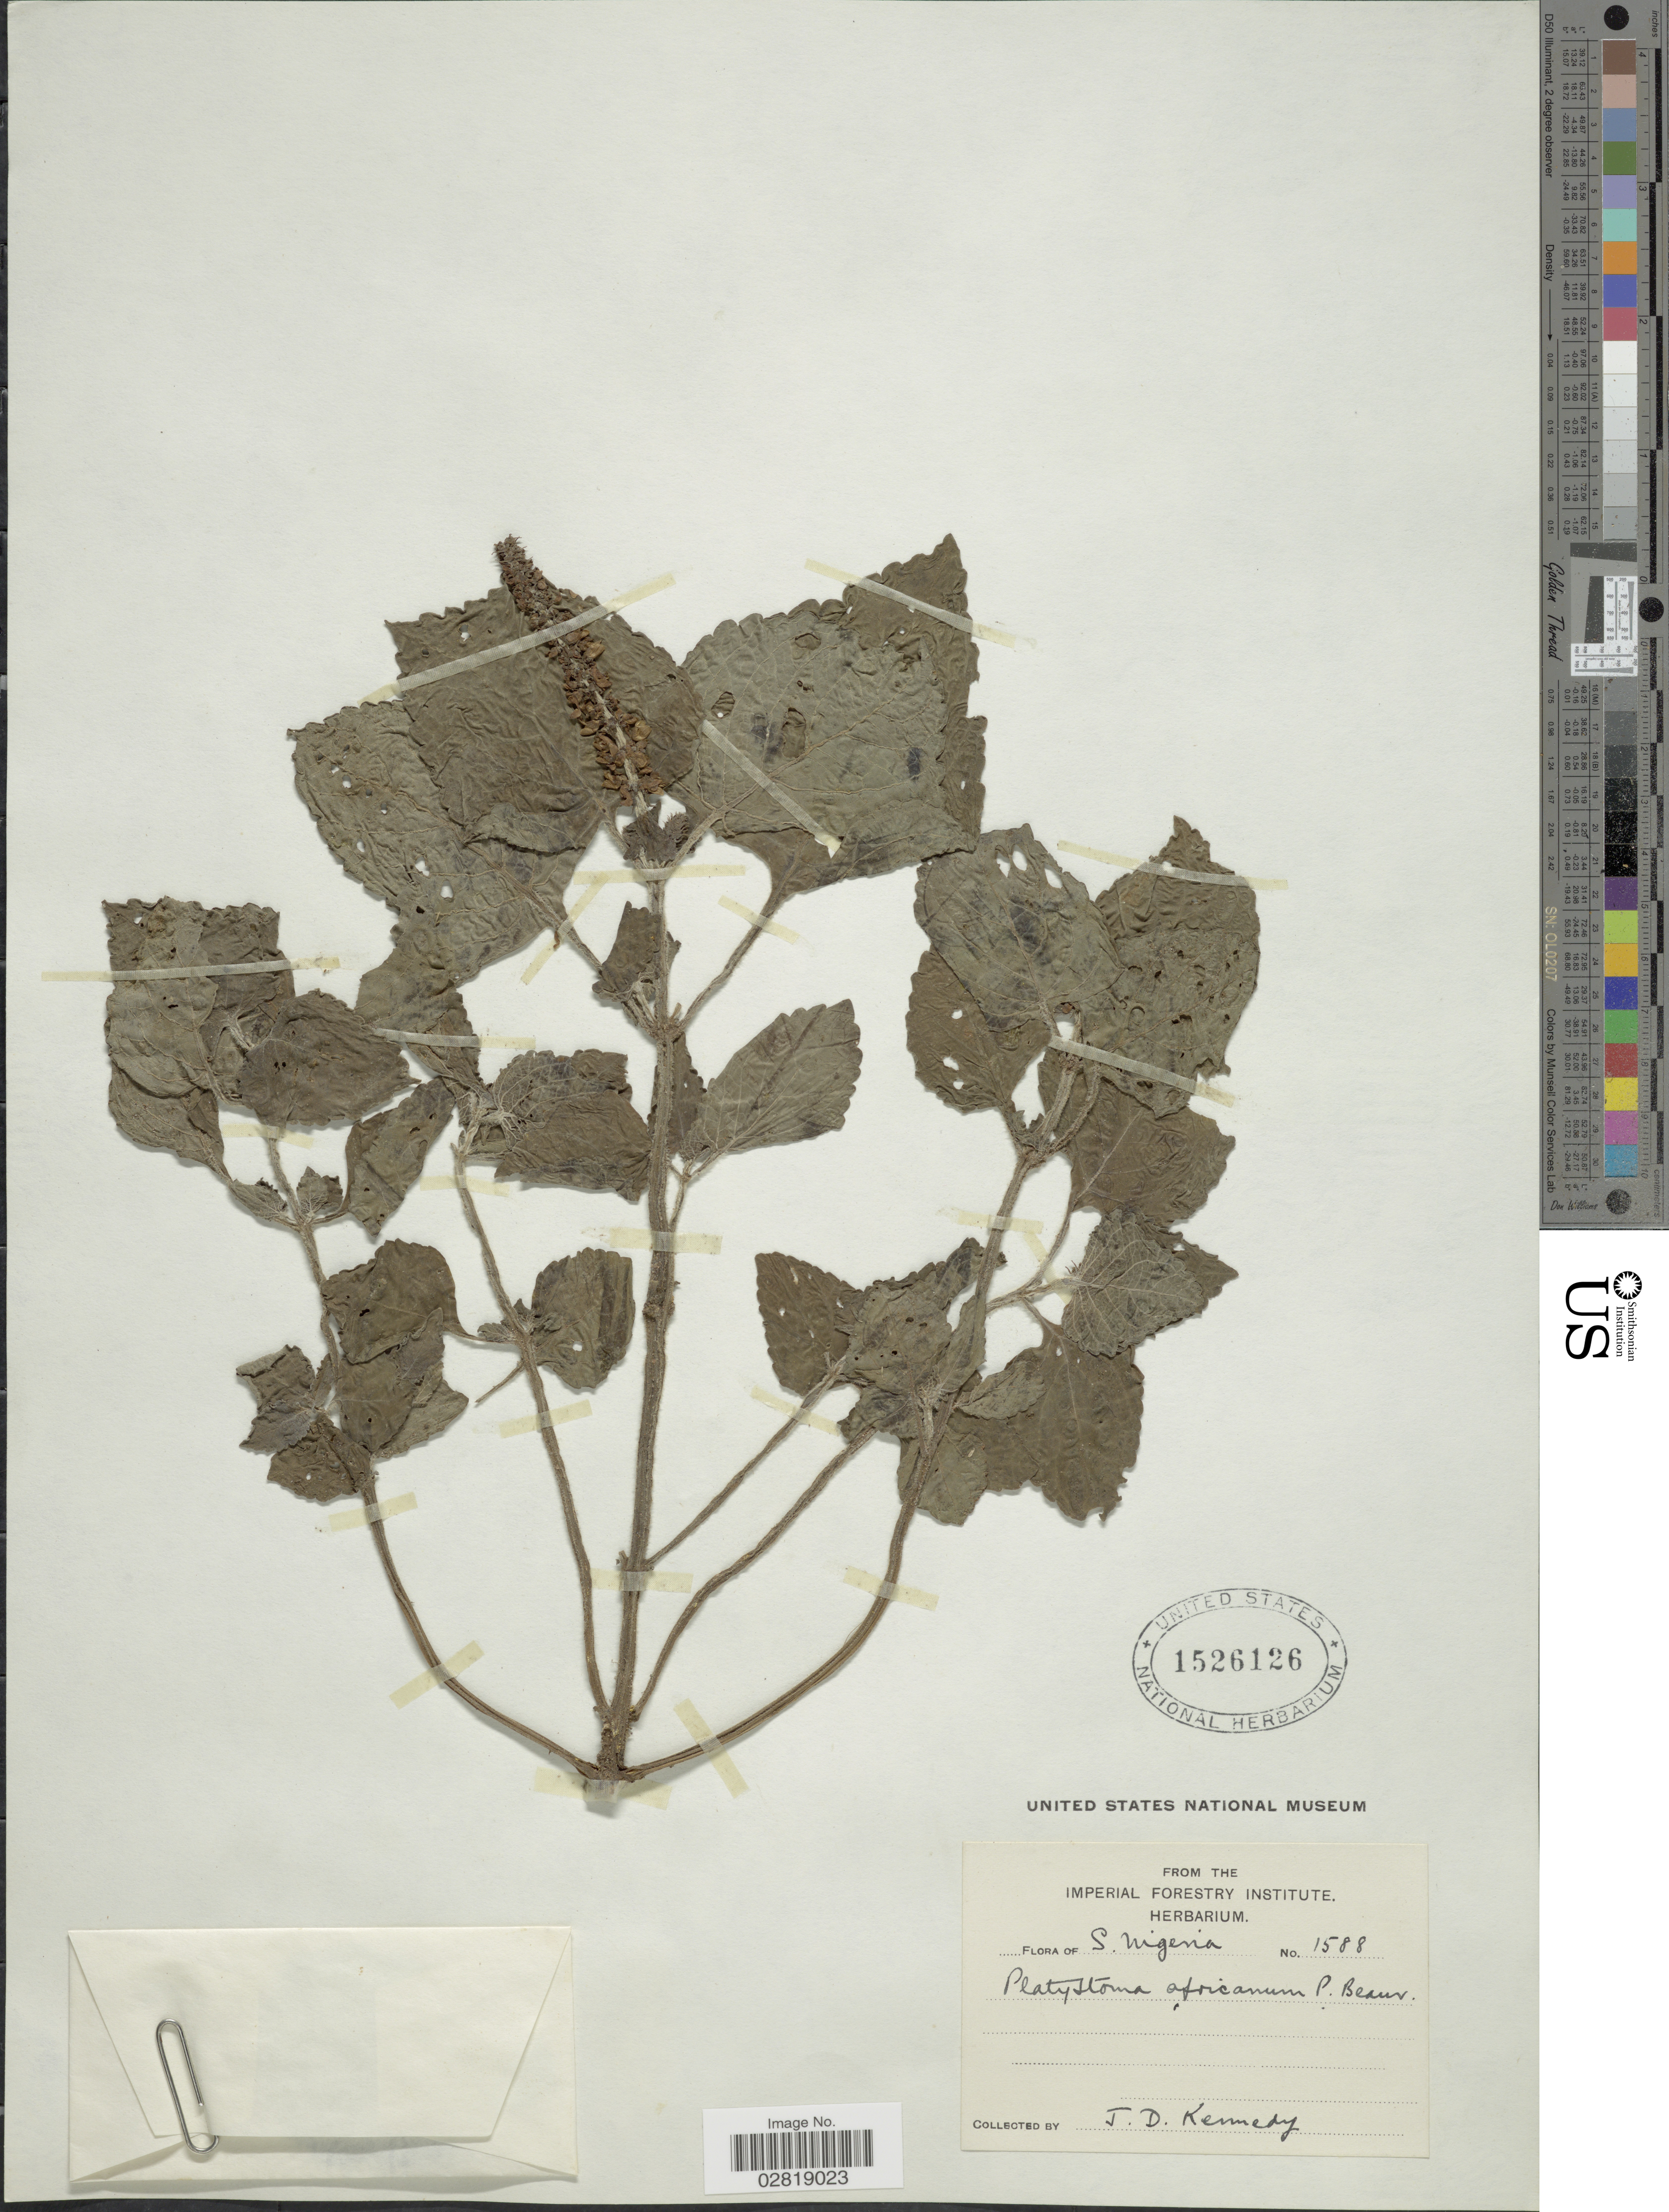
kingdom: Plantae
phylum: Tracheophyta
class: Magnoliopsida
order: Lamiales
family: Lamiaceae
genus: Platostoma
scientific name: Platostoma africanum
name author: P. Beauv.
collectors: J. D. Kennedy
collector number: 1588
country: Nigeria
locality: S. Nigeria.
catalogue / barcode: US 1526126